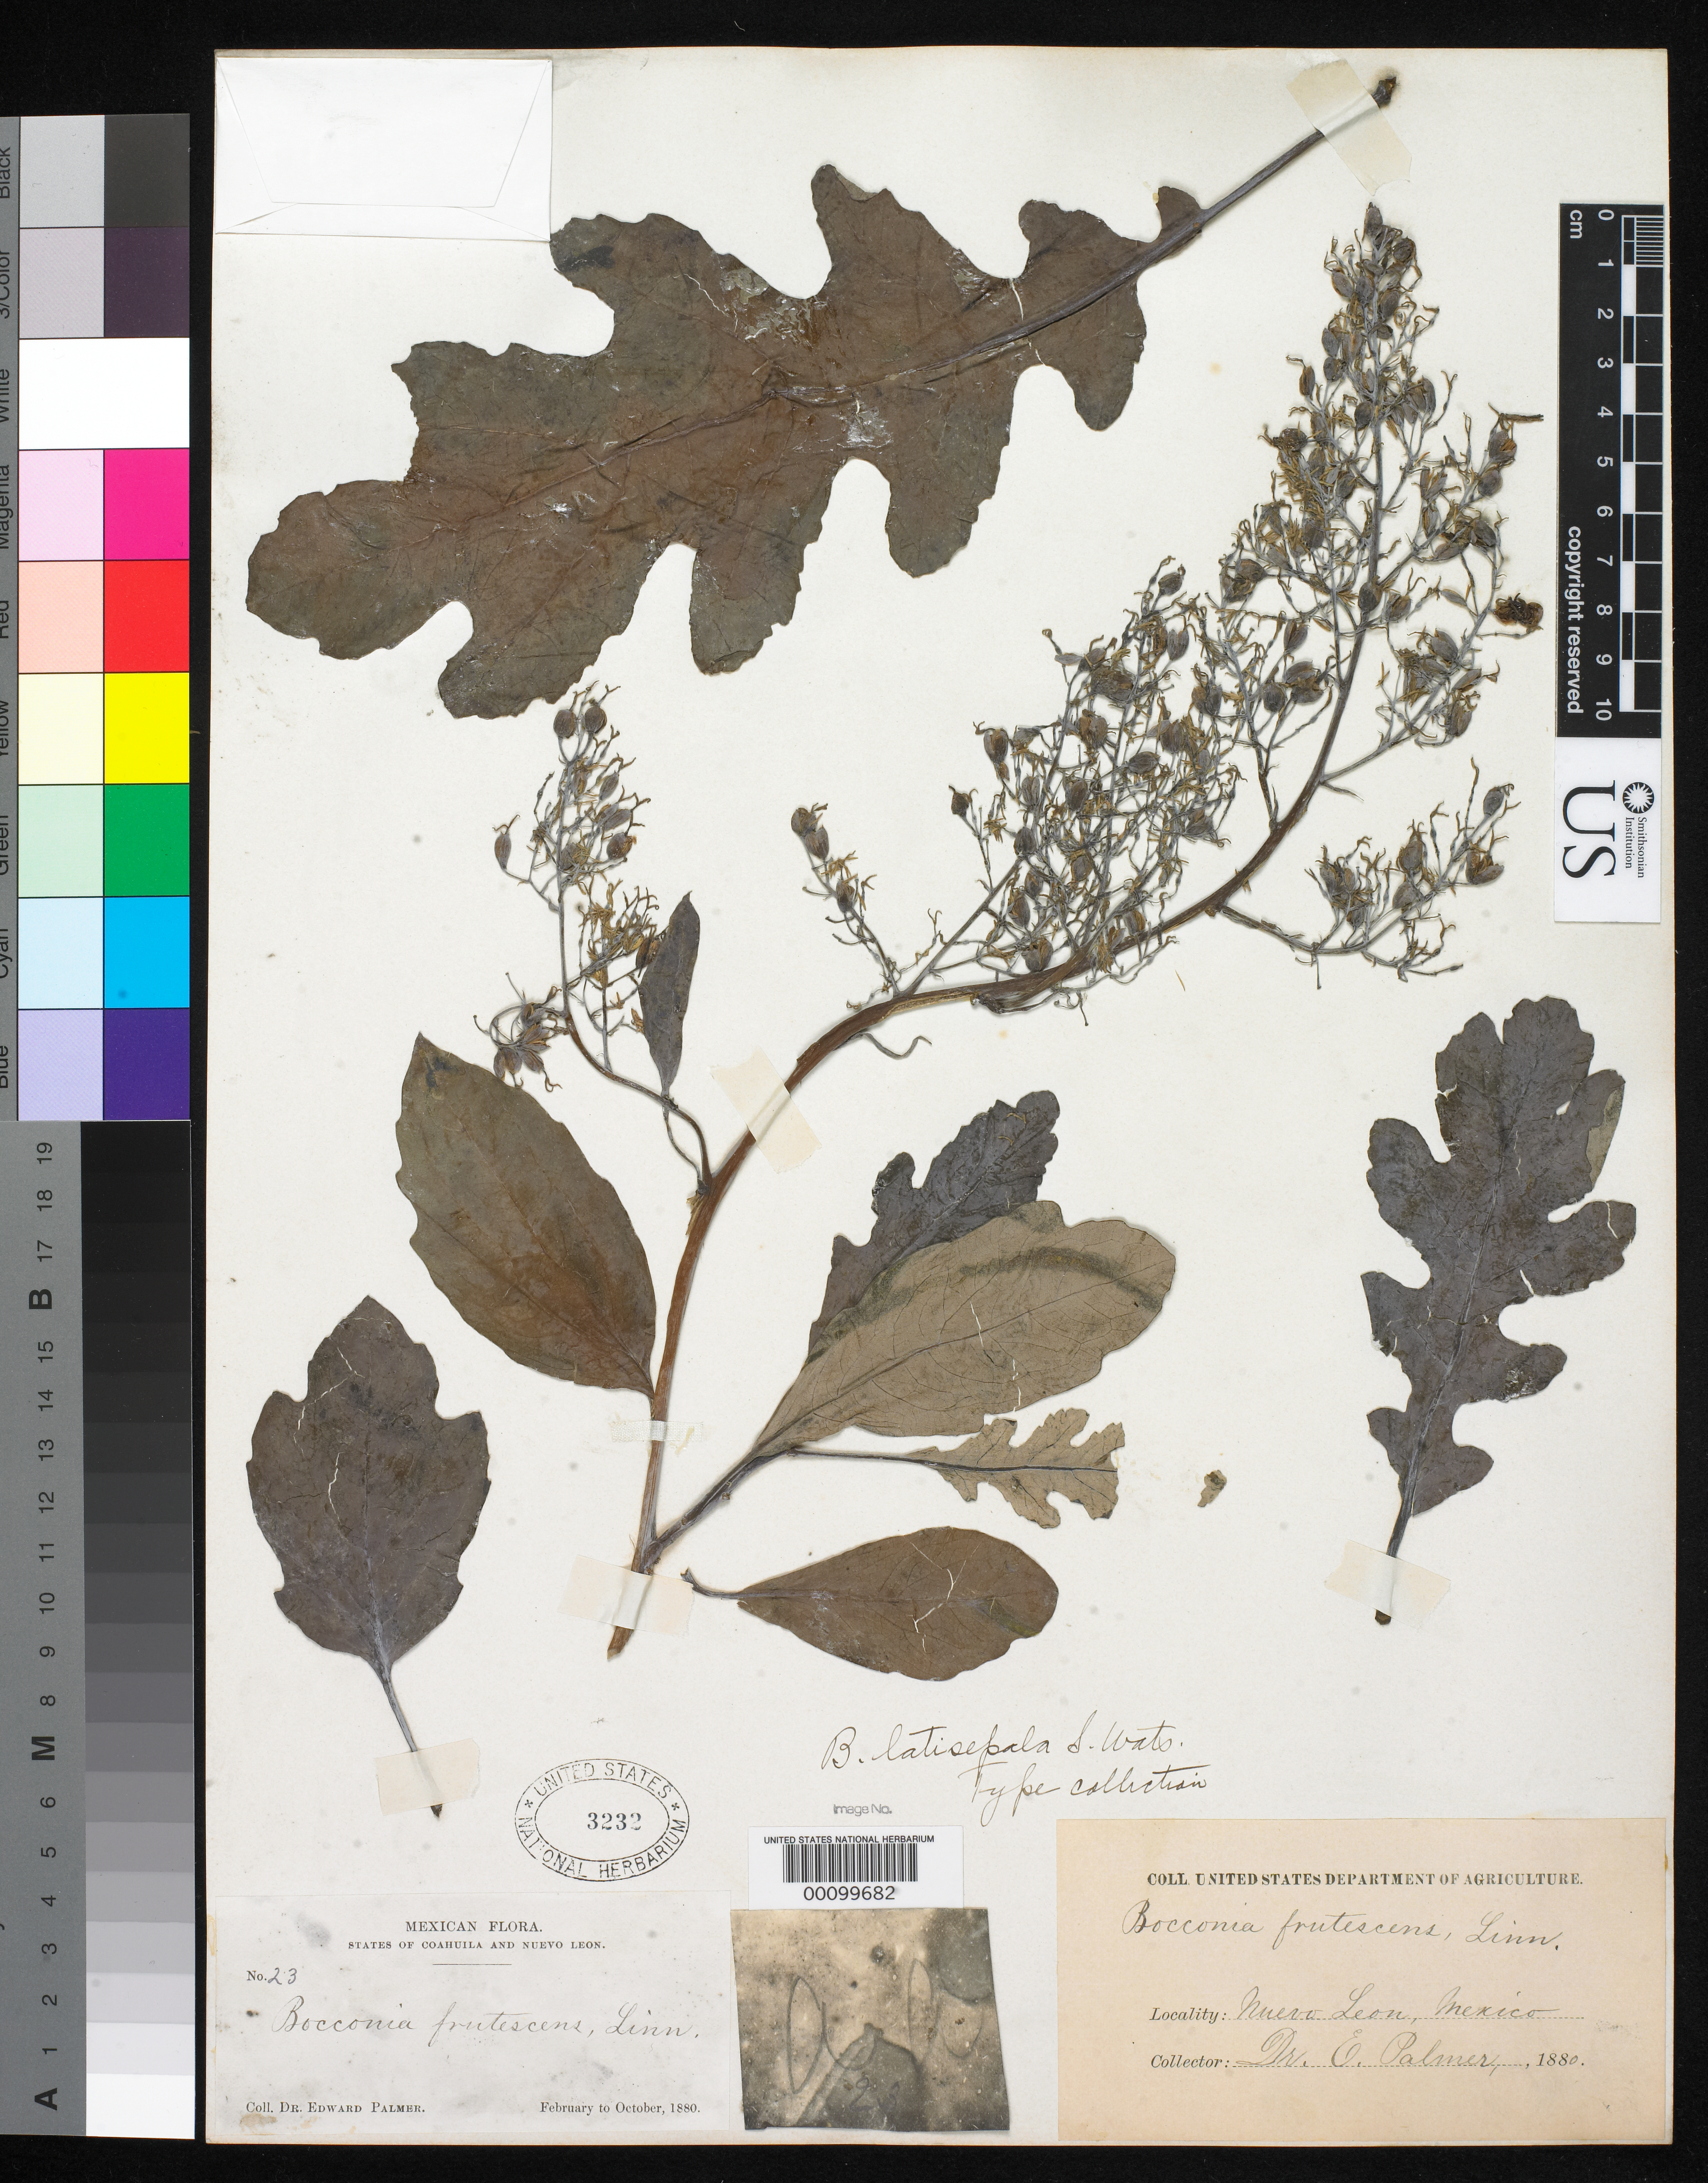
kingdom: Plantae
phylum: Tracheophyta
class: Magnoliopsida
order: Ranunculales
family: Papaveraceae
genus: Bocconia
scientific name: Bocconia latisepala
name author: S. Watson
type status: Syntype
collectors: E. Palmer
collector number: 23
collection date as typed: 1880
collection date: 1880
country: Mexico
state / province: Nuevo León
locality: Guajuco.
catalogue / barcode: US 3232